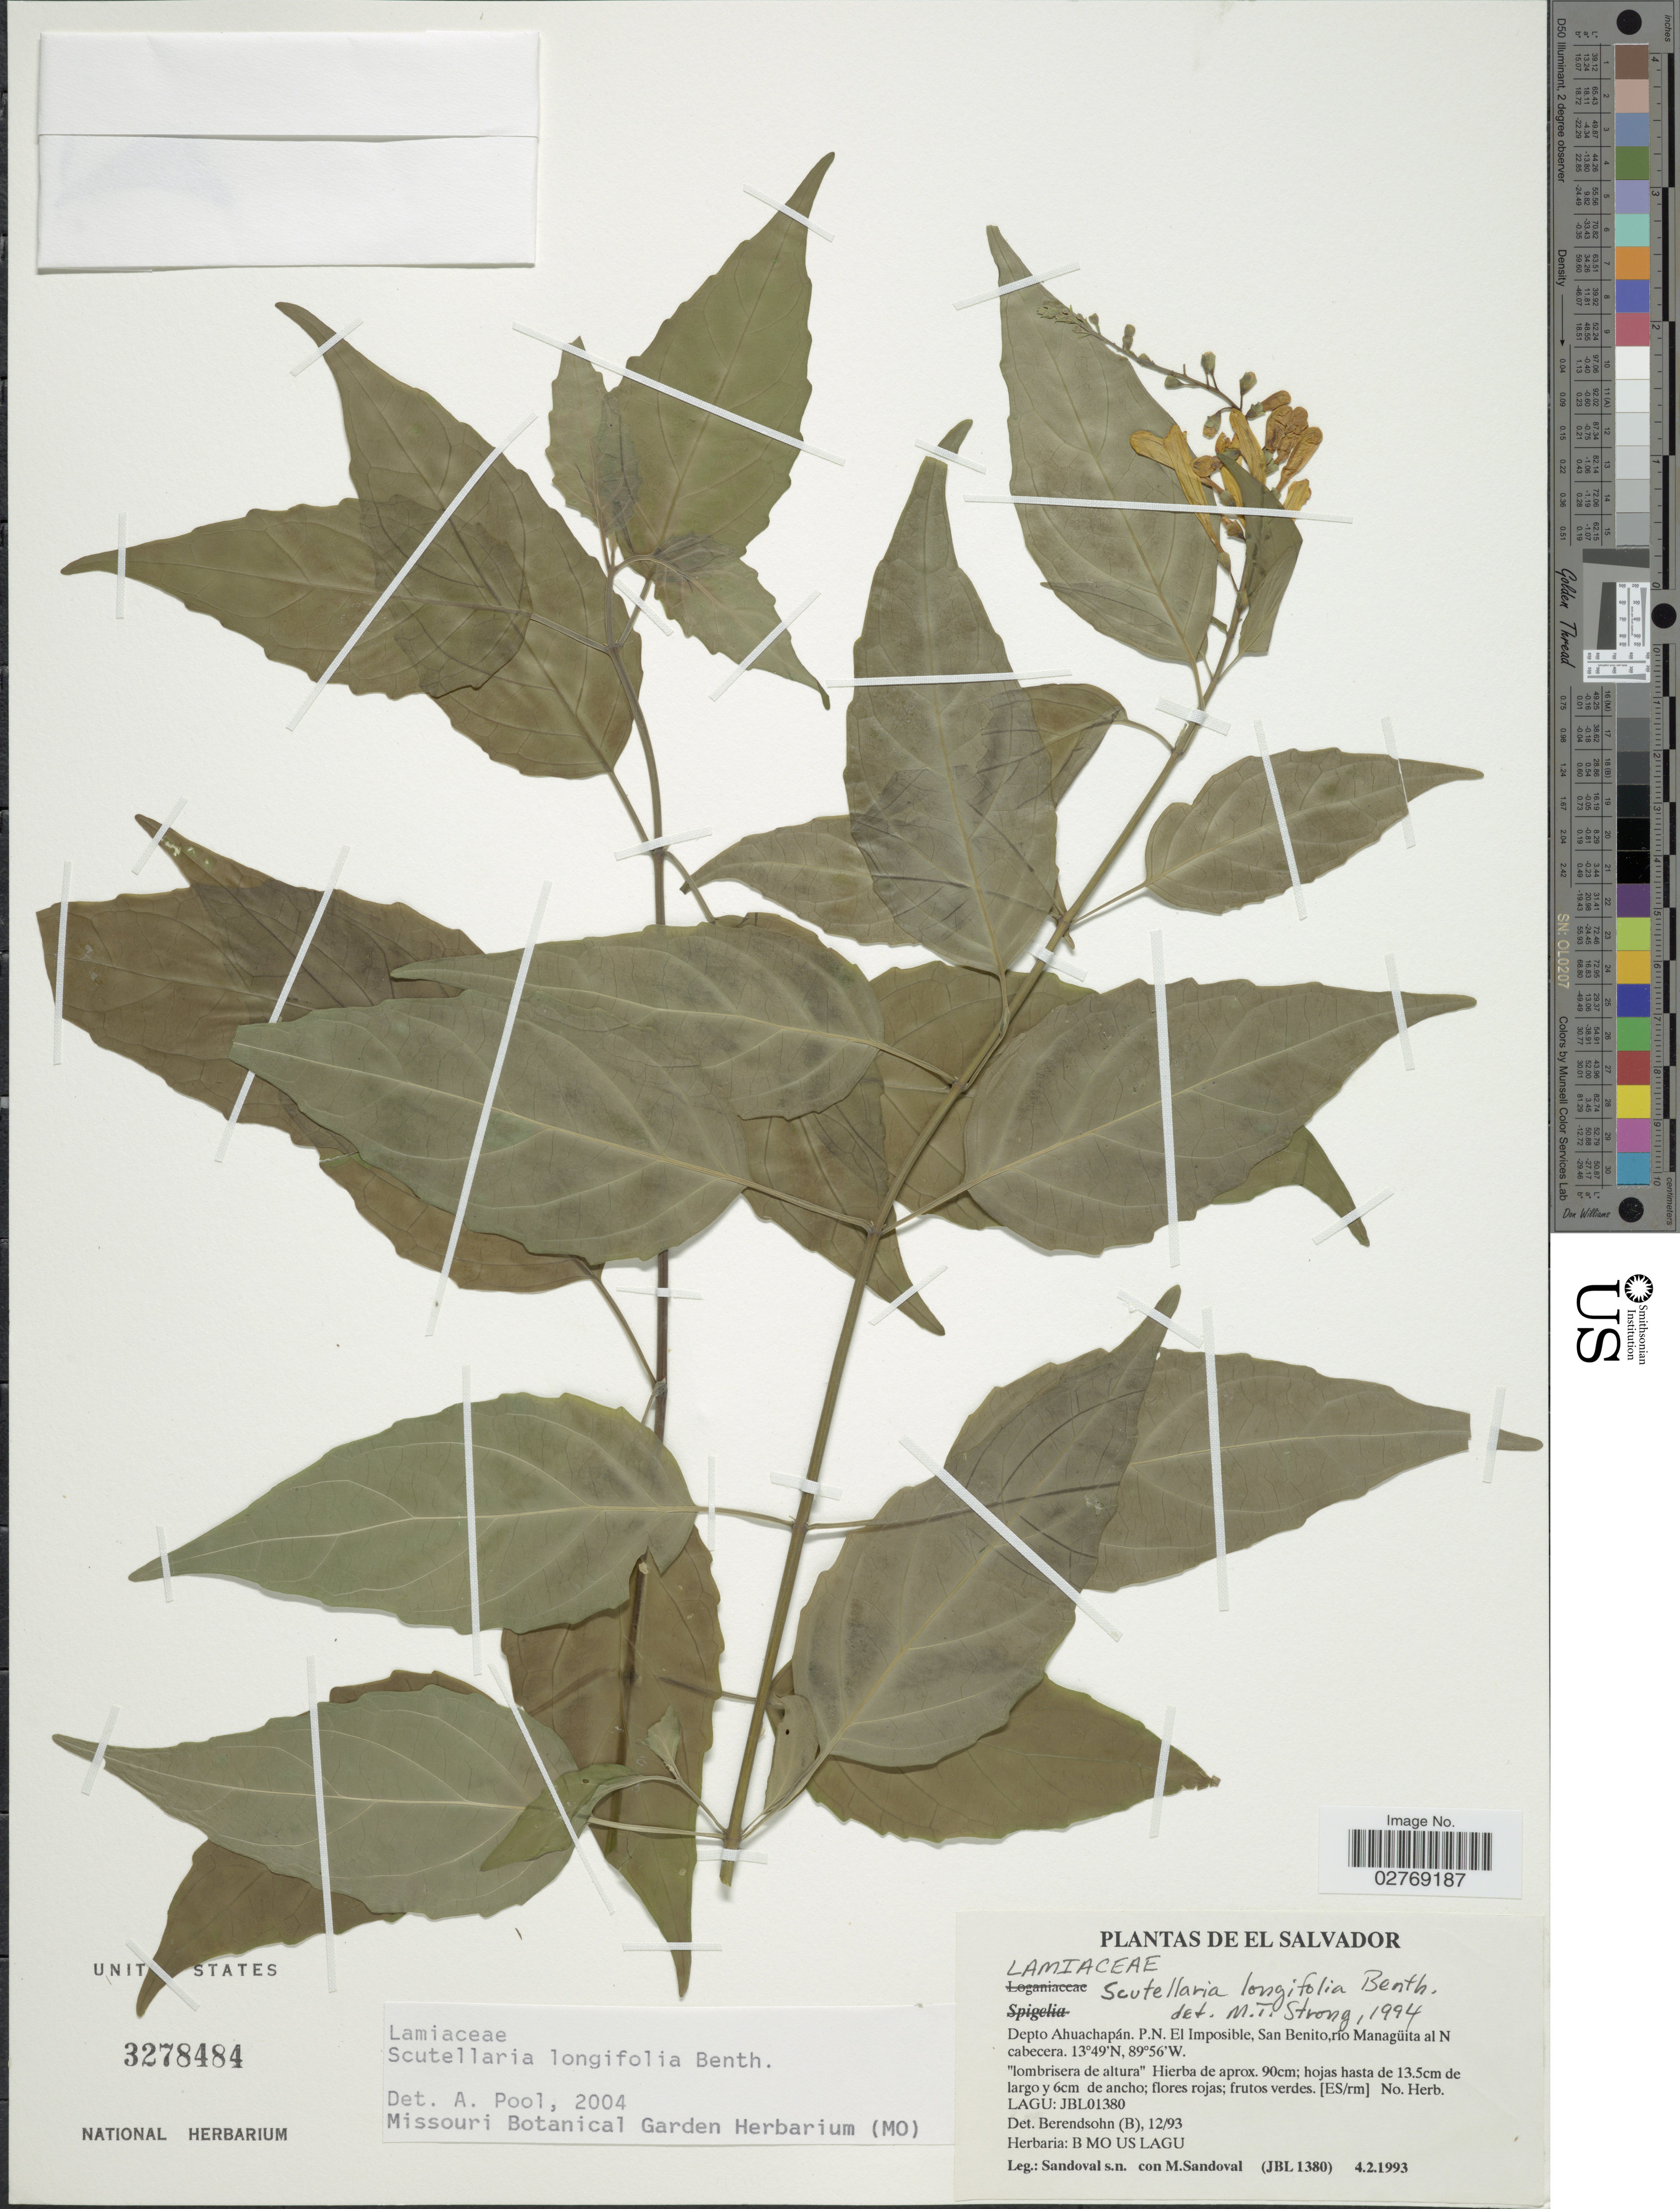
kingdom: Plantae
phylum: Tracheophyta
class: Magnoliopsida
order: Lamiales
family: Lamiaceae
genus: Scutellaria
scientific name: Scutellaria longifolia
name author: Donn. Sm.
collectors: -- Sandoval & M. Sandoval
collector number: JBL 1380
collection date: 1993-02-04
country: El Salvador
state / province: Ahuachapan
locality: Depto Ahuachapán. P.N. El Imposible, San Benito, rio Managüita al N cabecera.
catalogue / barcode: US 3278484